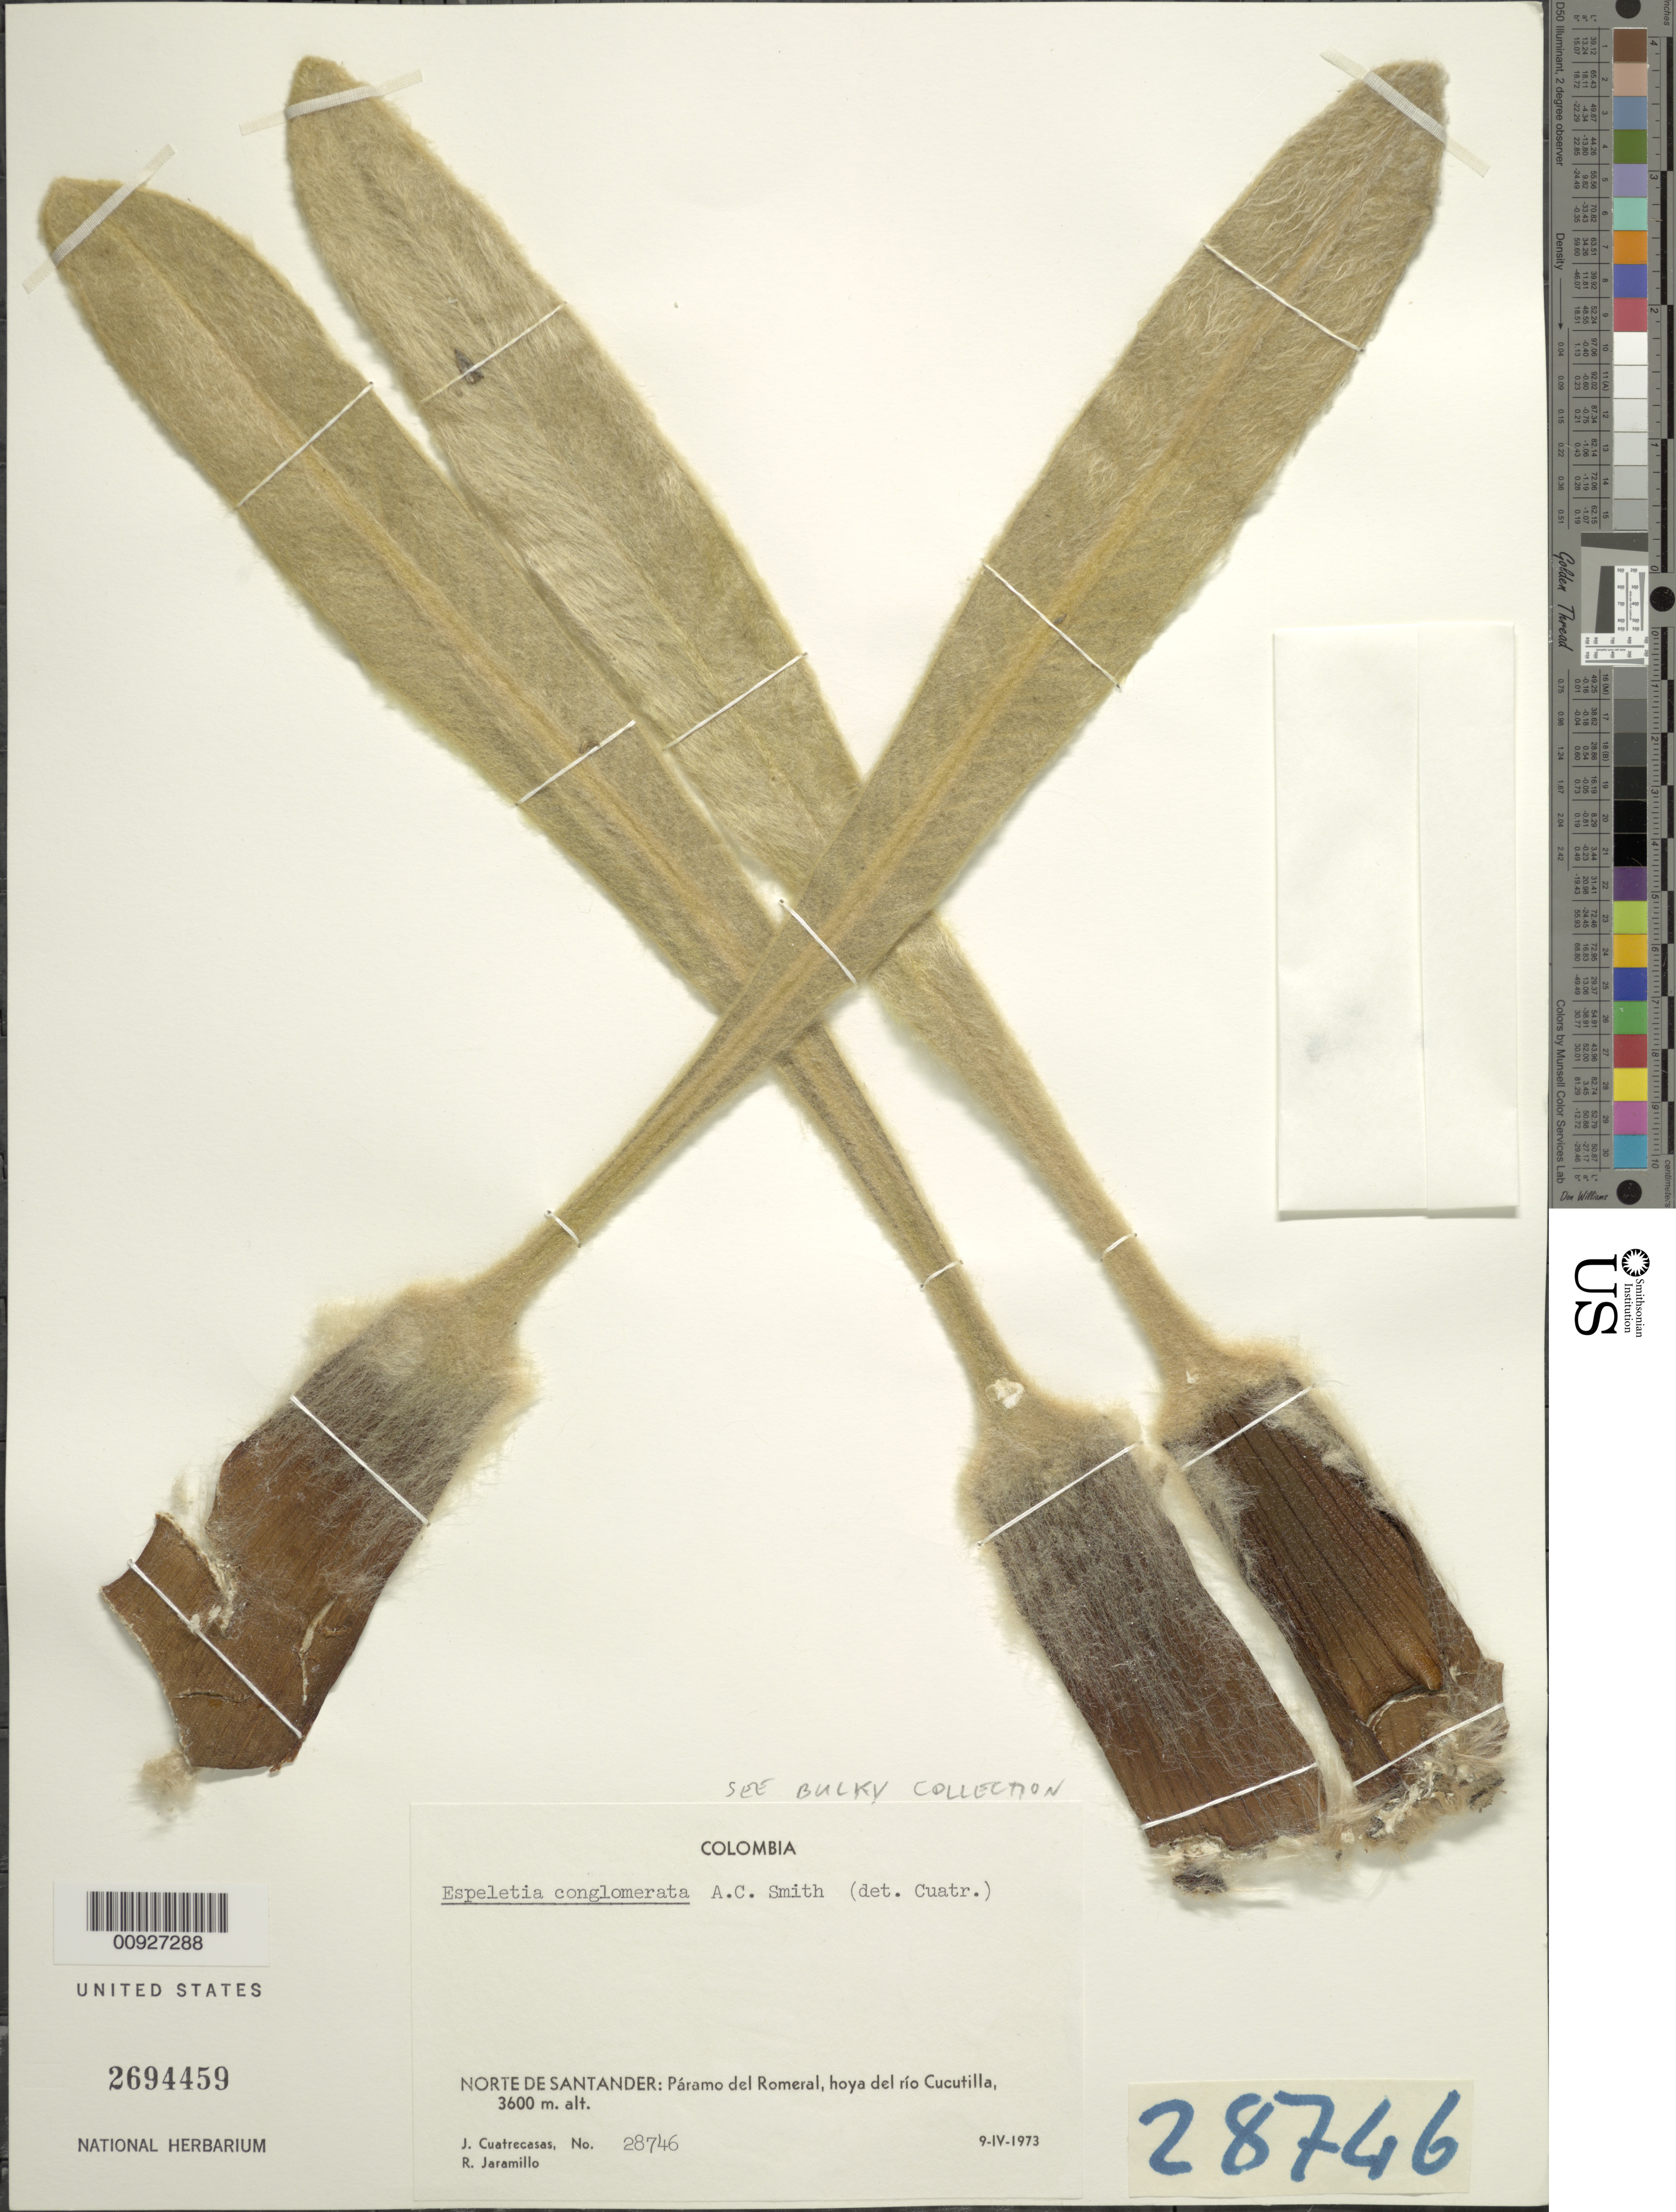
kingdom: Plantae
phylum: Tracheophyta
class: Magnoliopsida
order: Asterales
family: Asteraceae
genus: Espeletia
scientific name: Espeletia conglomerata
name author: A.C. Sm.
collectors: J. Cuatrecasas & R. Jaramillo M.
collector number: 28746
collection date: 1973-04-09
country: Colombia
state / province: Norte de Santander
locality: P. del Romeral. P. del Romeral, hoya del río Cucutilla.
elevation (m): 3600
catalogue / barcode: US 2694459